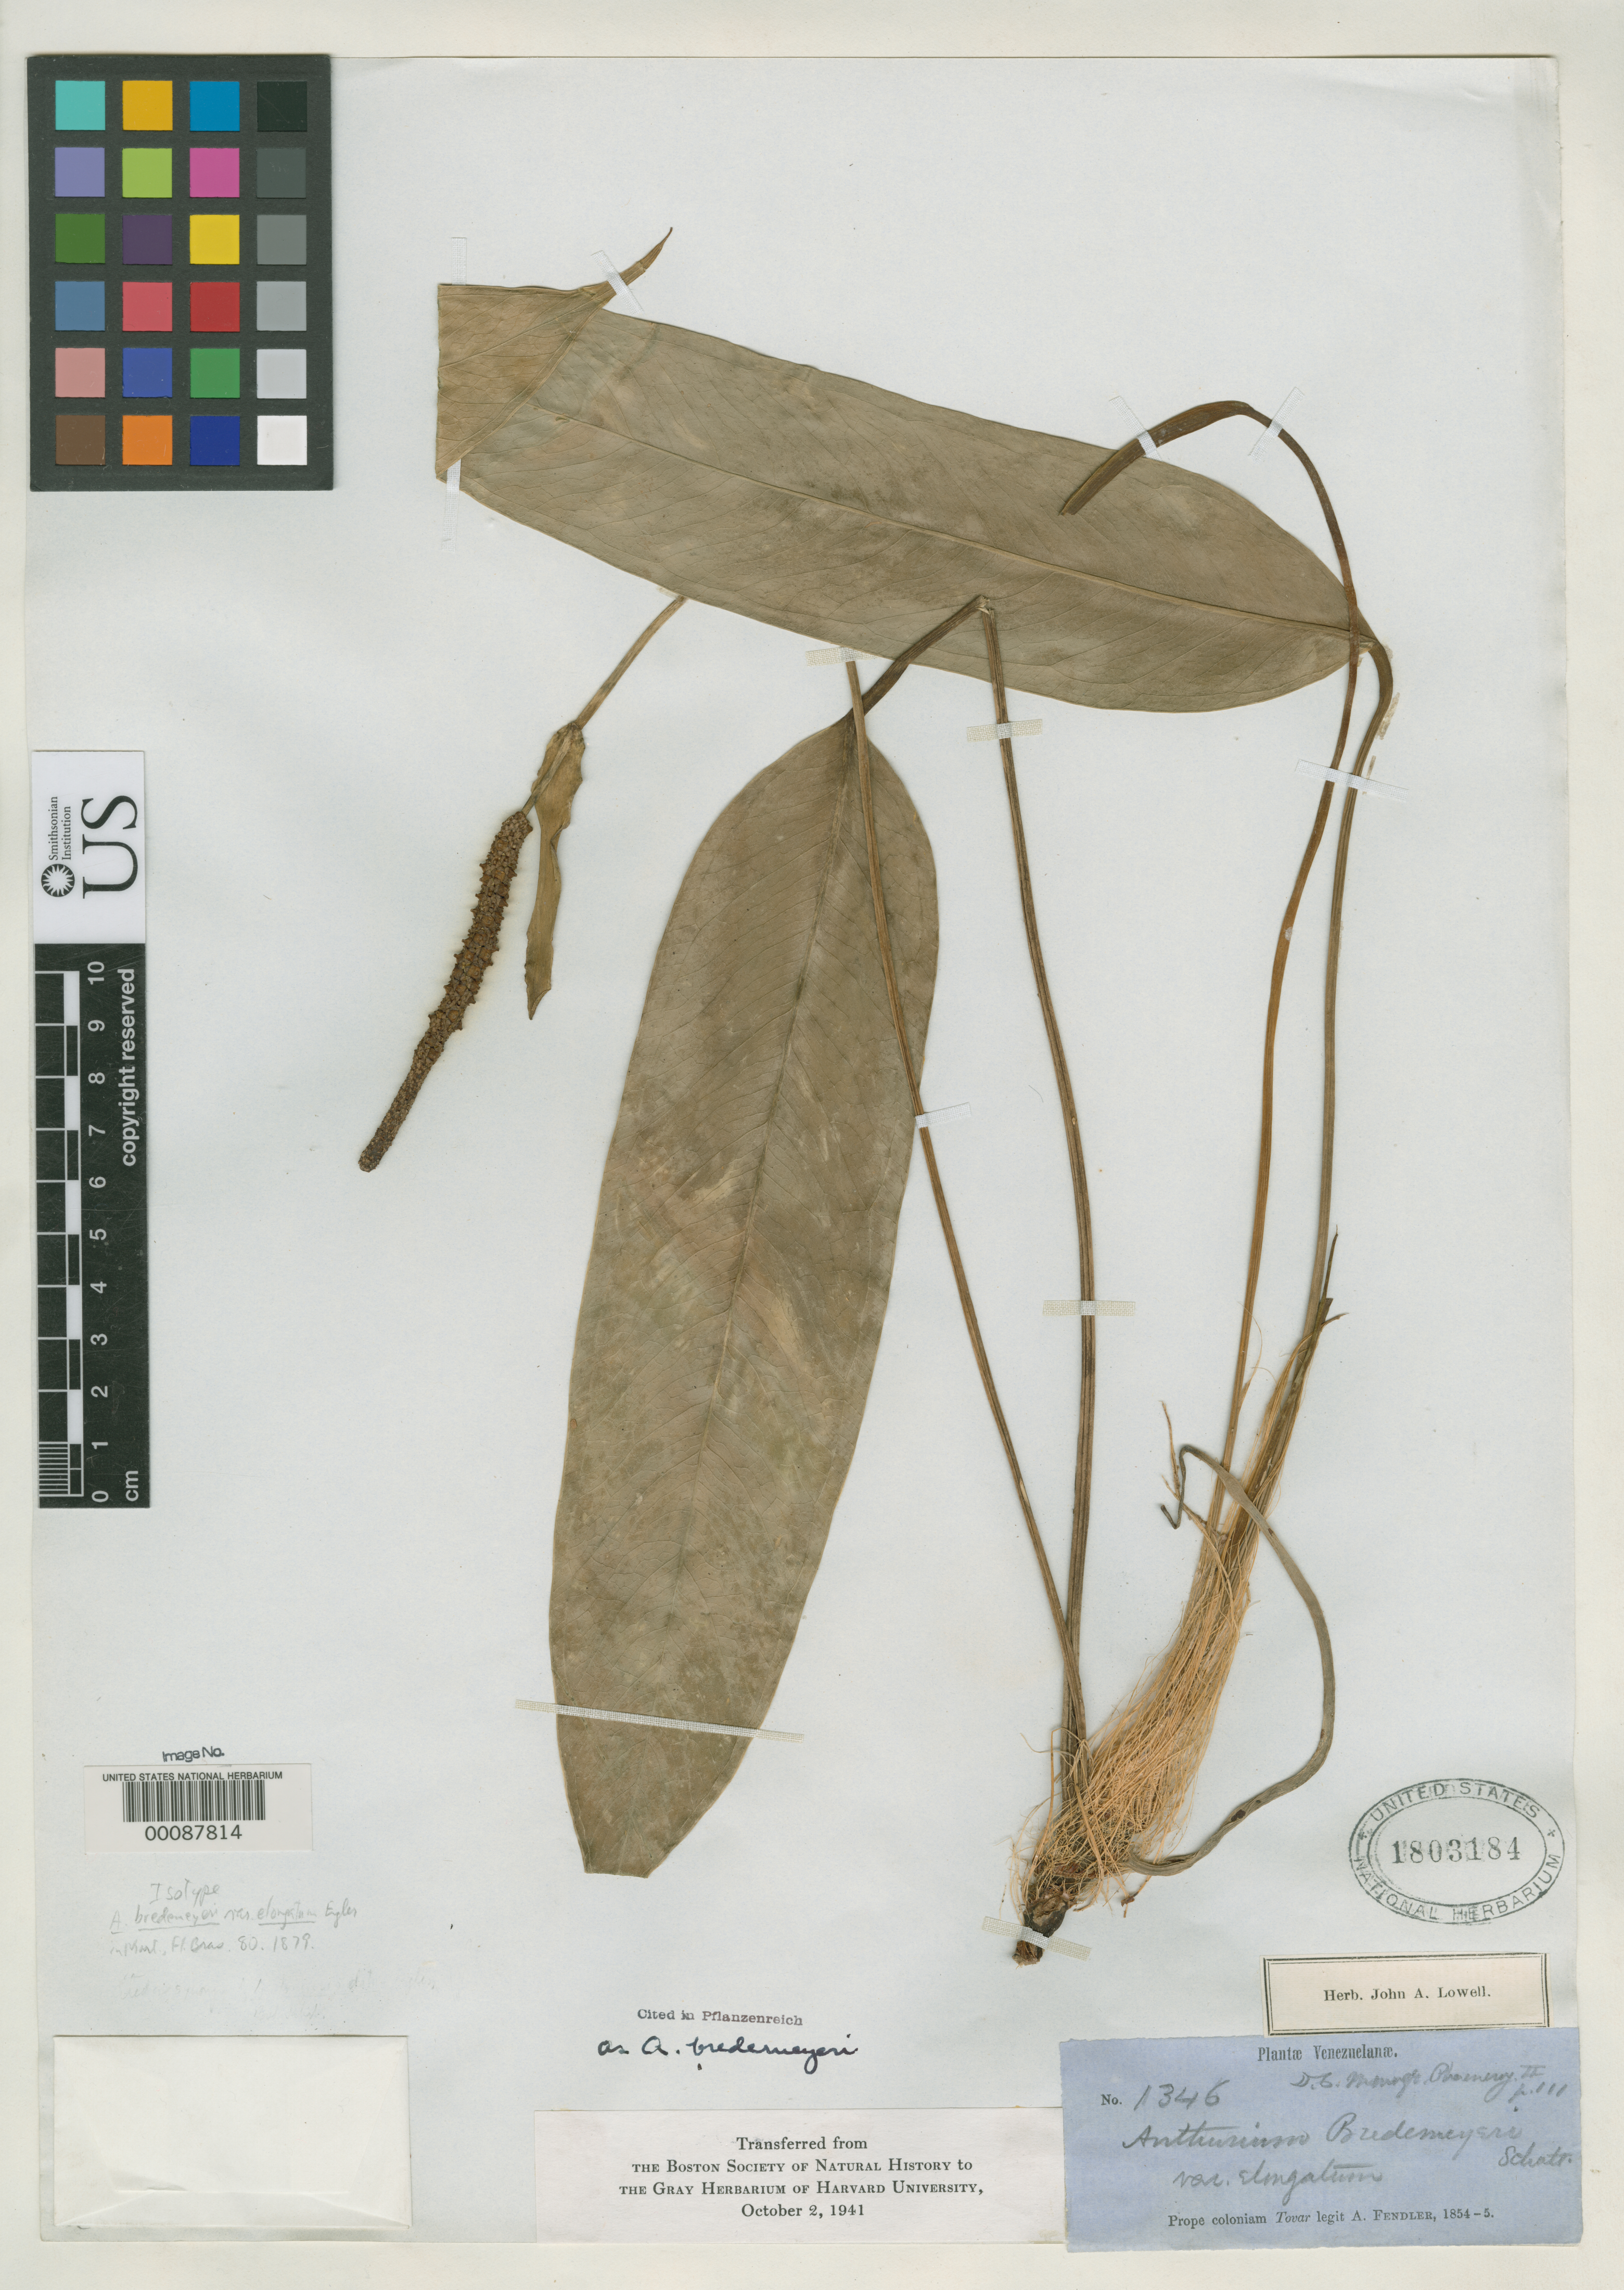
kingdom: Plantae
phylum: Tracheophyta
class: Liliopsida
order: Alismatales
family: Araceae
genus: Anthurium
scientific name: Anthurium bredemeyeri var. elongatum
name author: Engl. in Mart.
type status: Isotype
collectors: A. Fendler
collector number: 1346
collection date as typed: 1854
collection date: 1854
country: Venezuela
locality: Near Coloniam Tovar.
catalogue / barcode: US 1803184